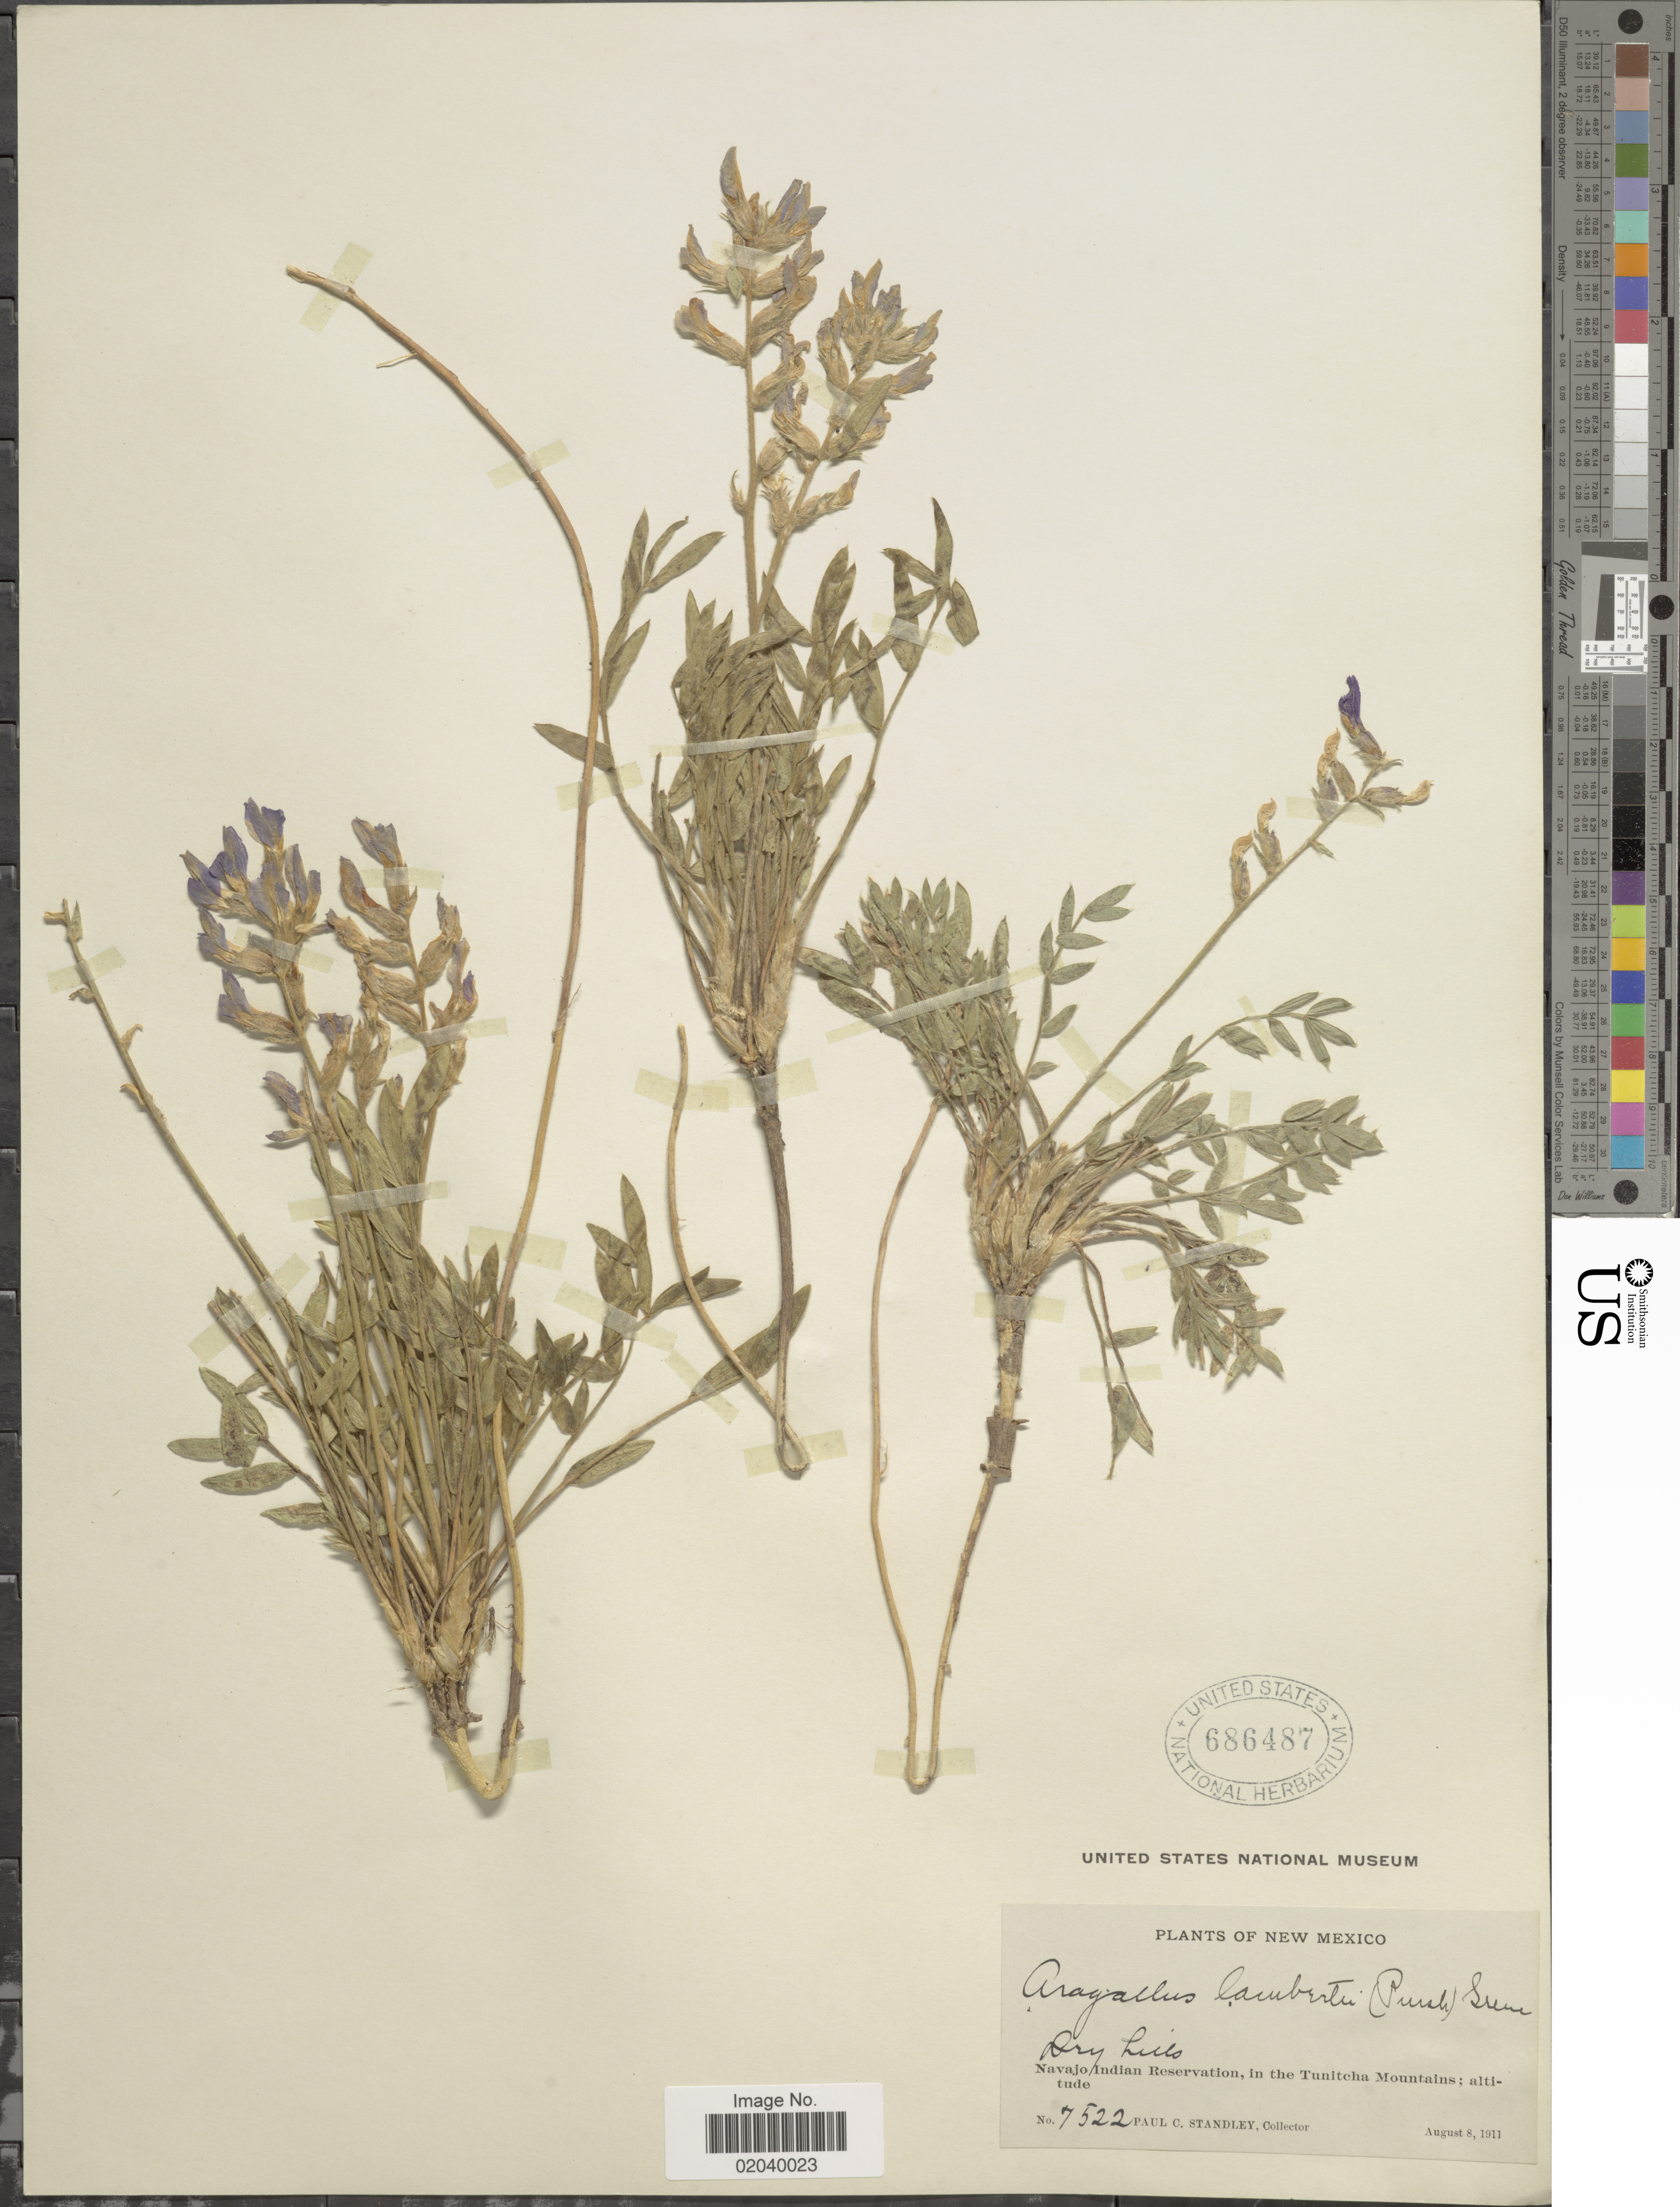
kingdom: Plantae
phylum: Tracheophyta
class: Magnoliopsida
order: Fabales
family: Fabaceae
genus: Oxytropis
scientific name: Oxytropis lambertii var. bigelovii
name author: A. Gray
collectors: P. C. Standley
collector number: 7522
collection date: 1911-08-08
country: United States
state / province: New Mexico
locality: Navajo Indian Reservation, in the Tunitcha Mountains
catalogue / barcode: US 686487